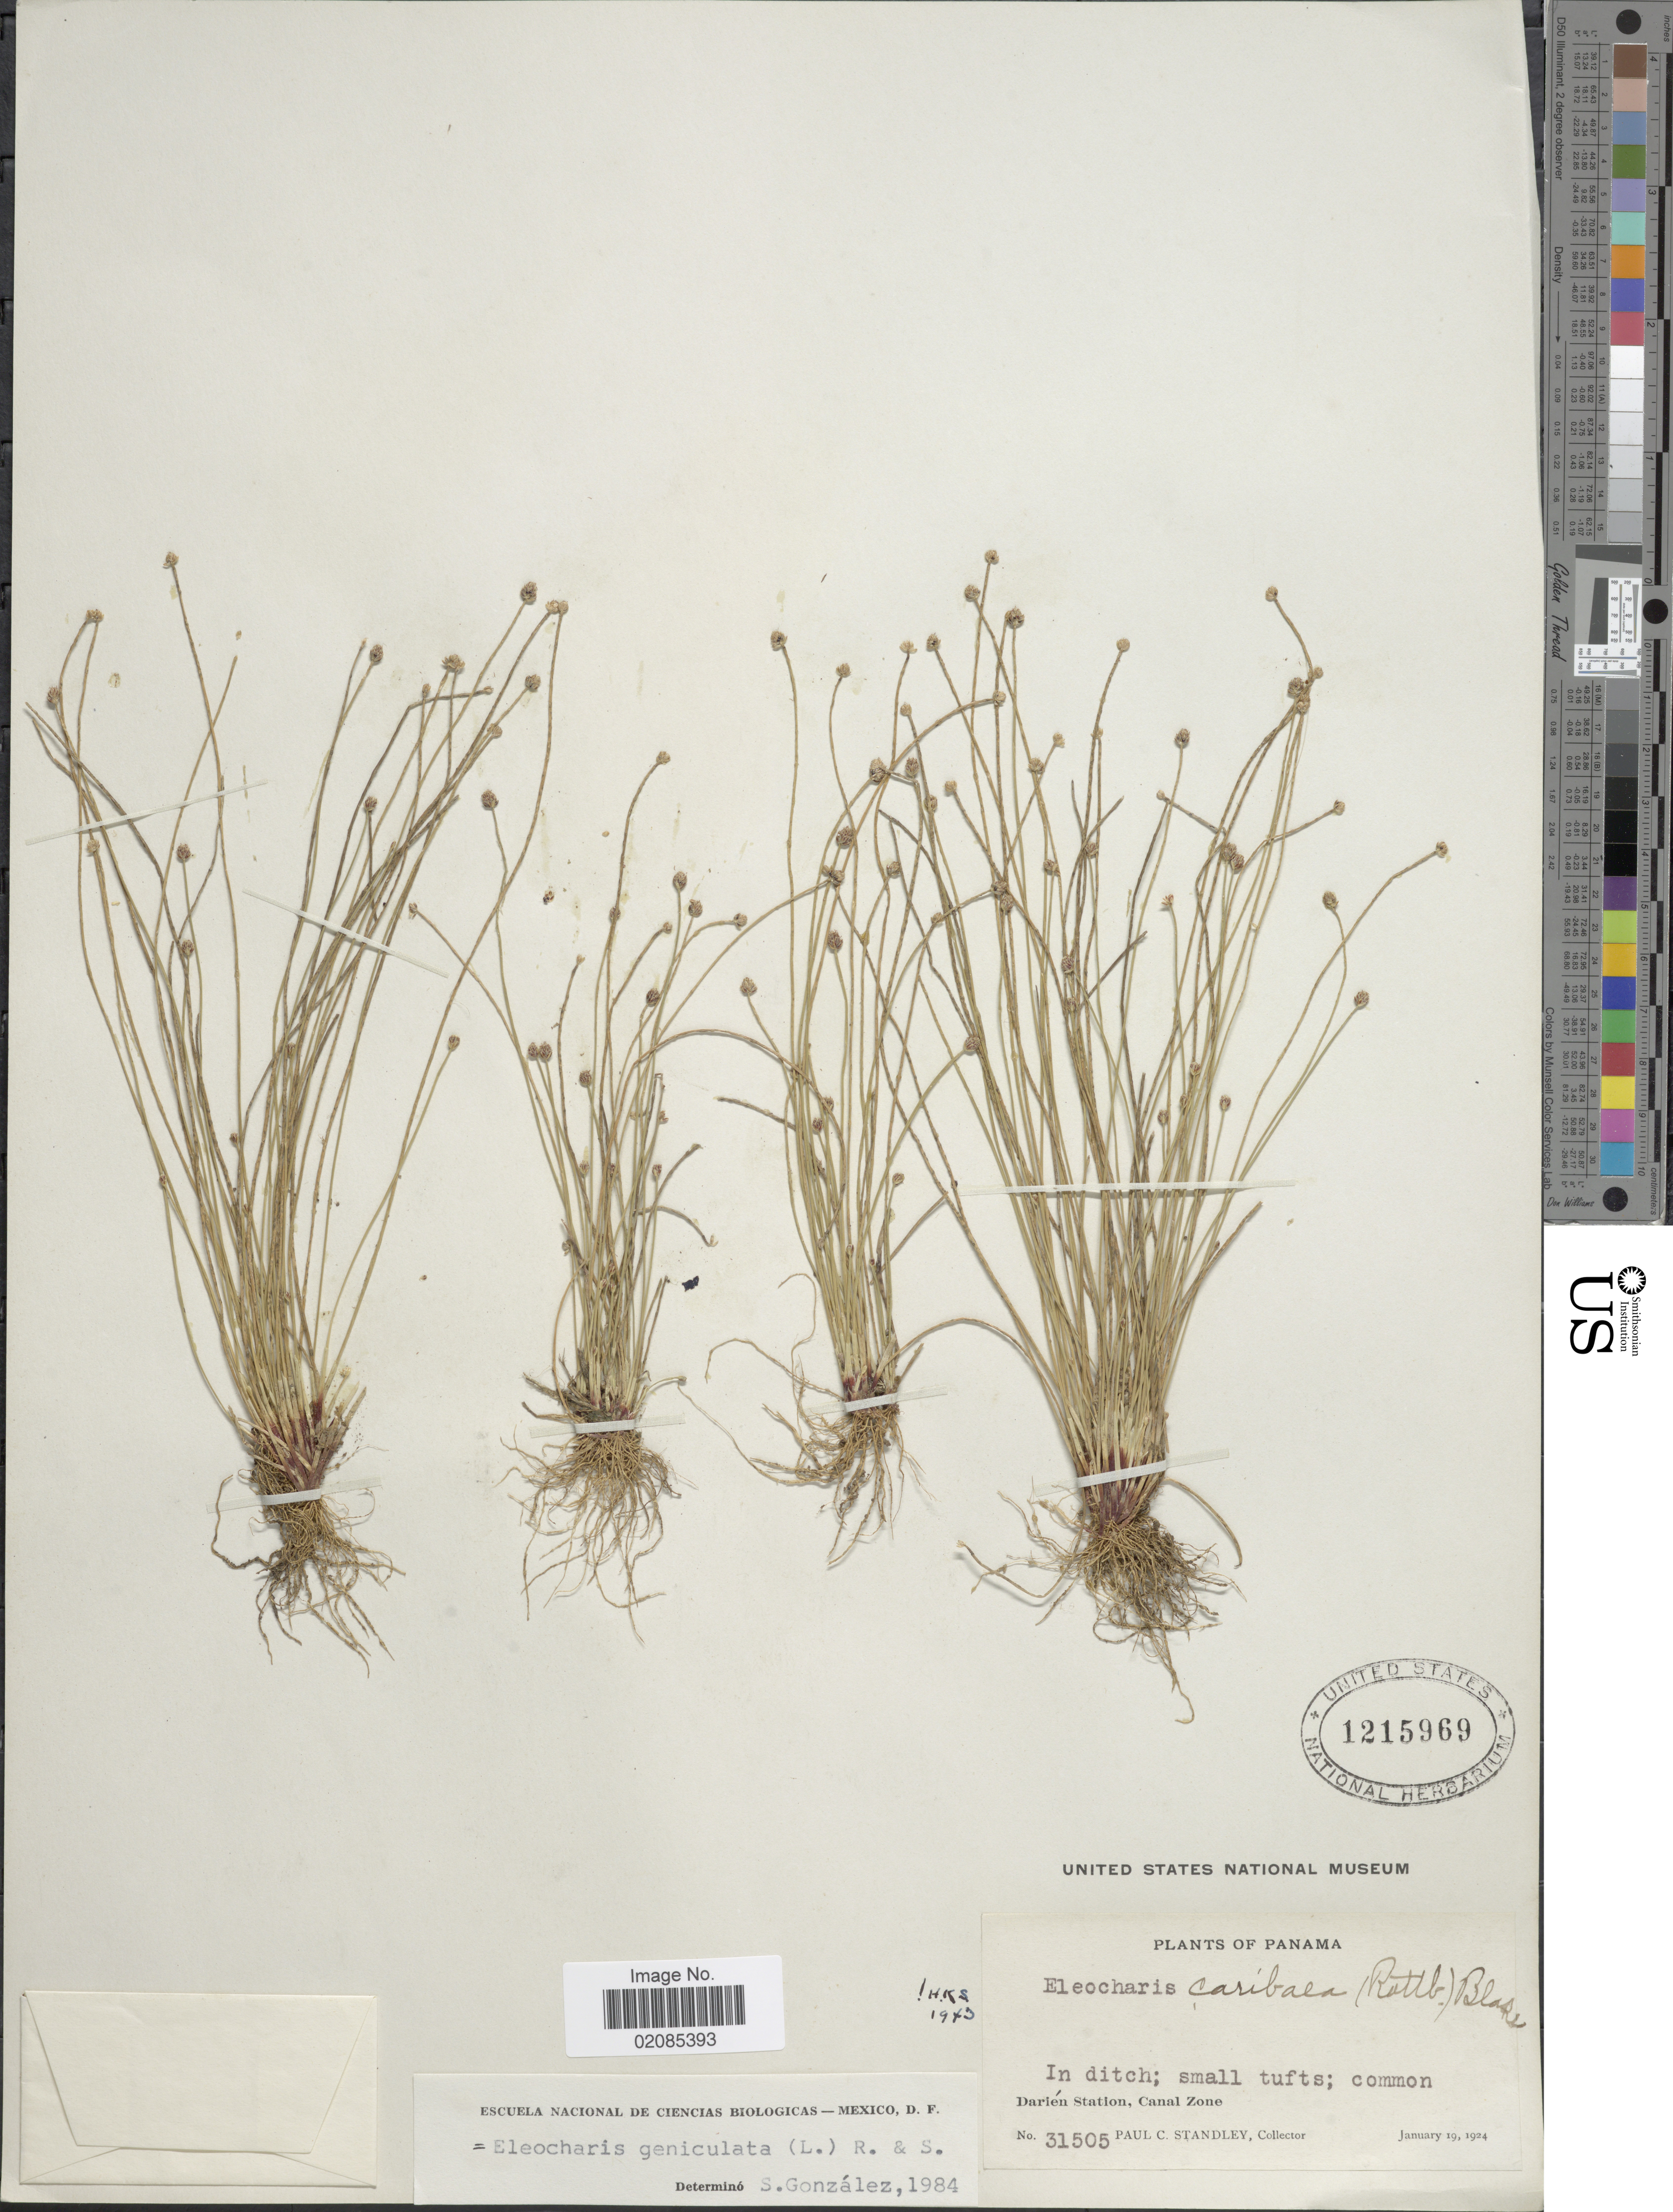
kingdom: Plantae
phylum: Tracheophyta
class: Liliopsida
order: Poales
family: Cyperaceae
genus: Eleocharis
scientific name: Eleocharis geniculata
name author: (L.) Roem. & Schult.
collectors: P. C. Standley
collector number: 31505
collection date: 1924-01-19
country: Panama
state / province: Colón / Panamá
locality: In ditch, Darien Station, Canal Zone.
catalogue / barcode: US 1215969